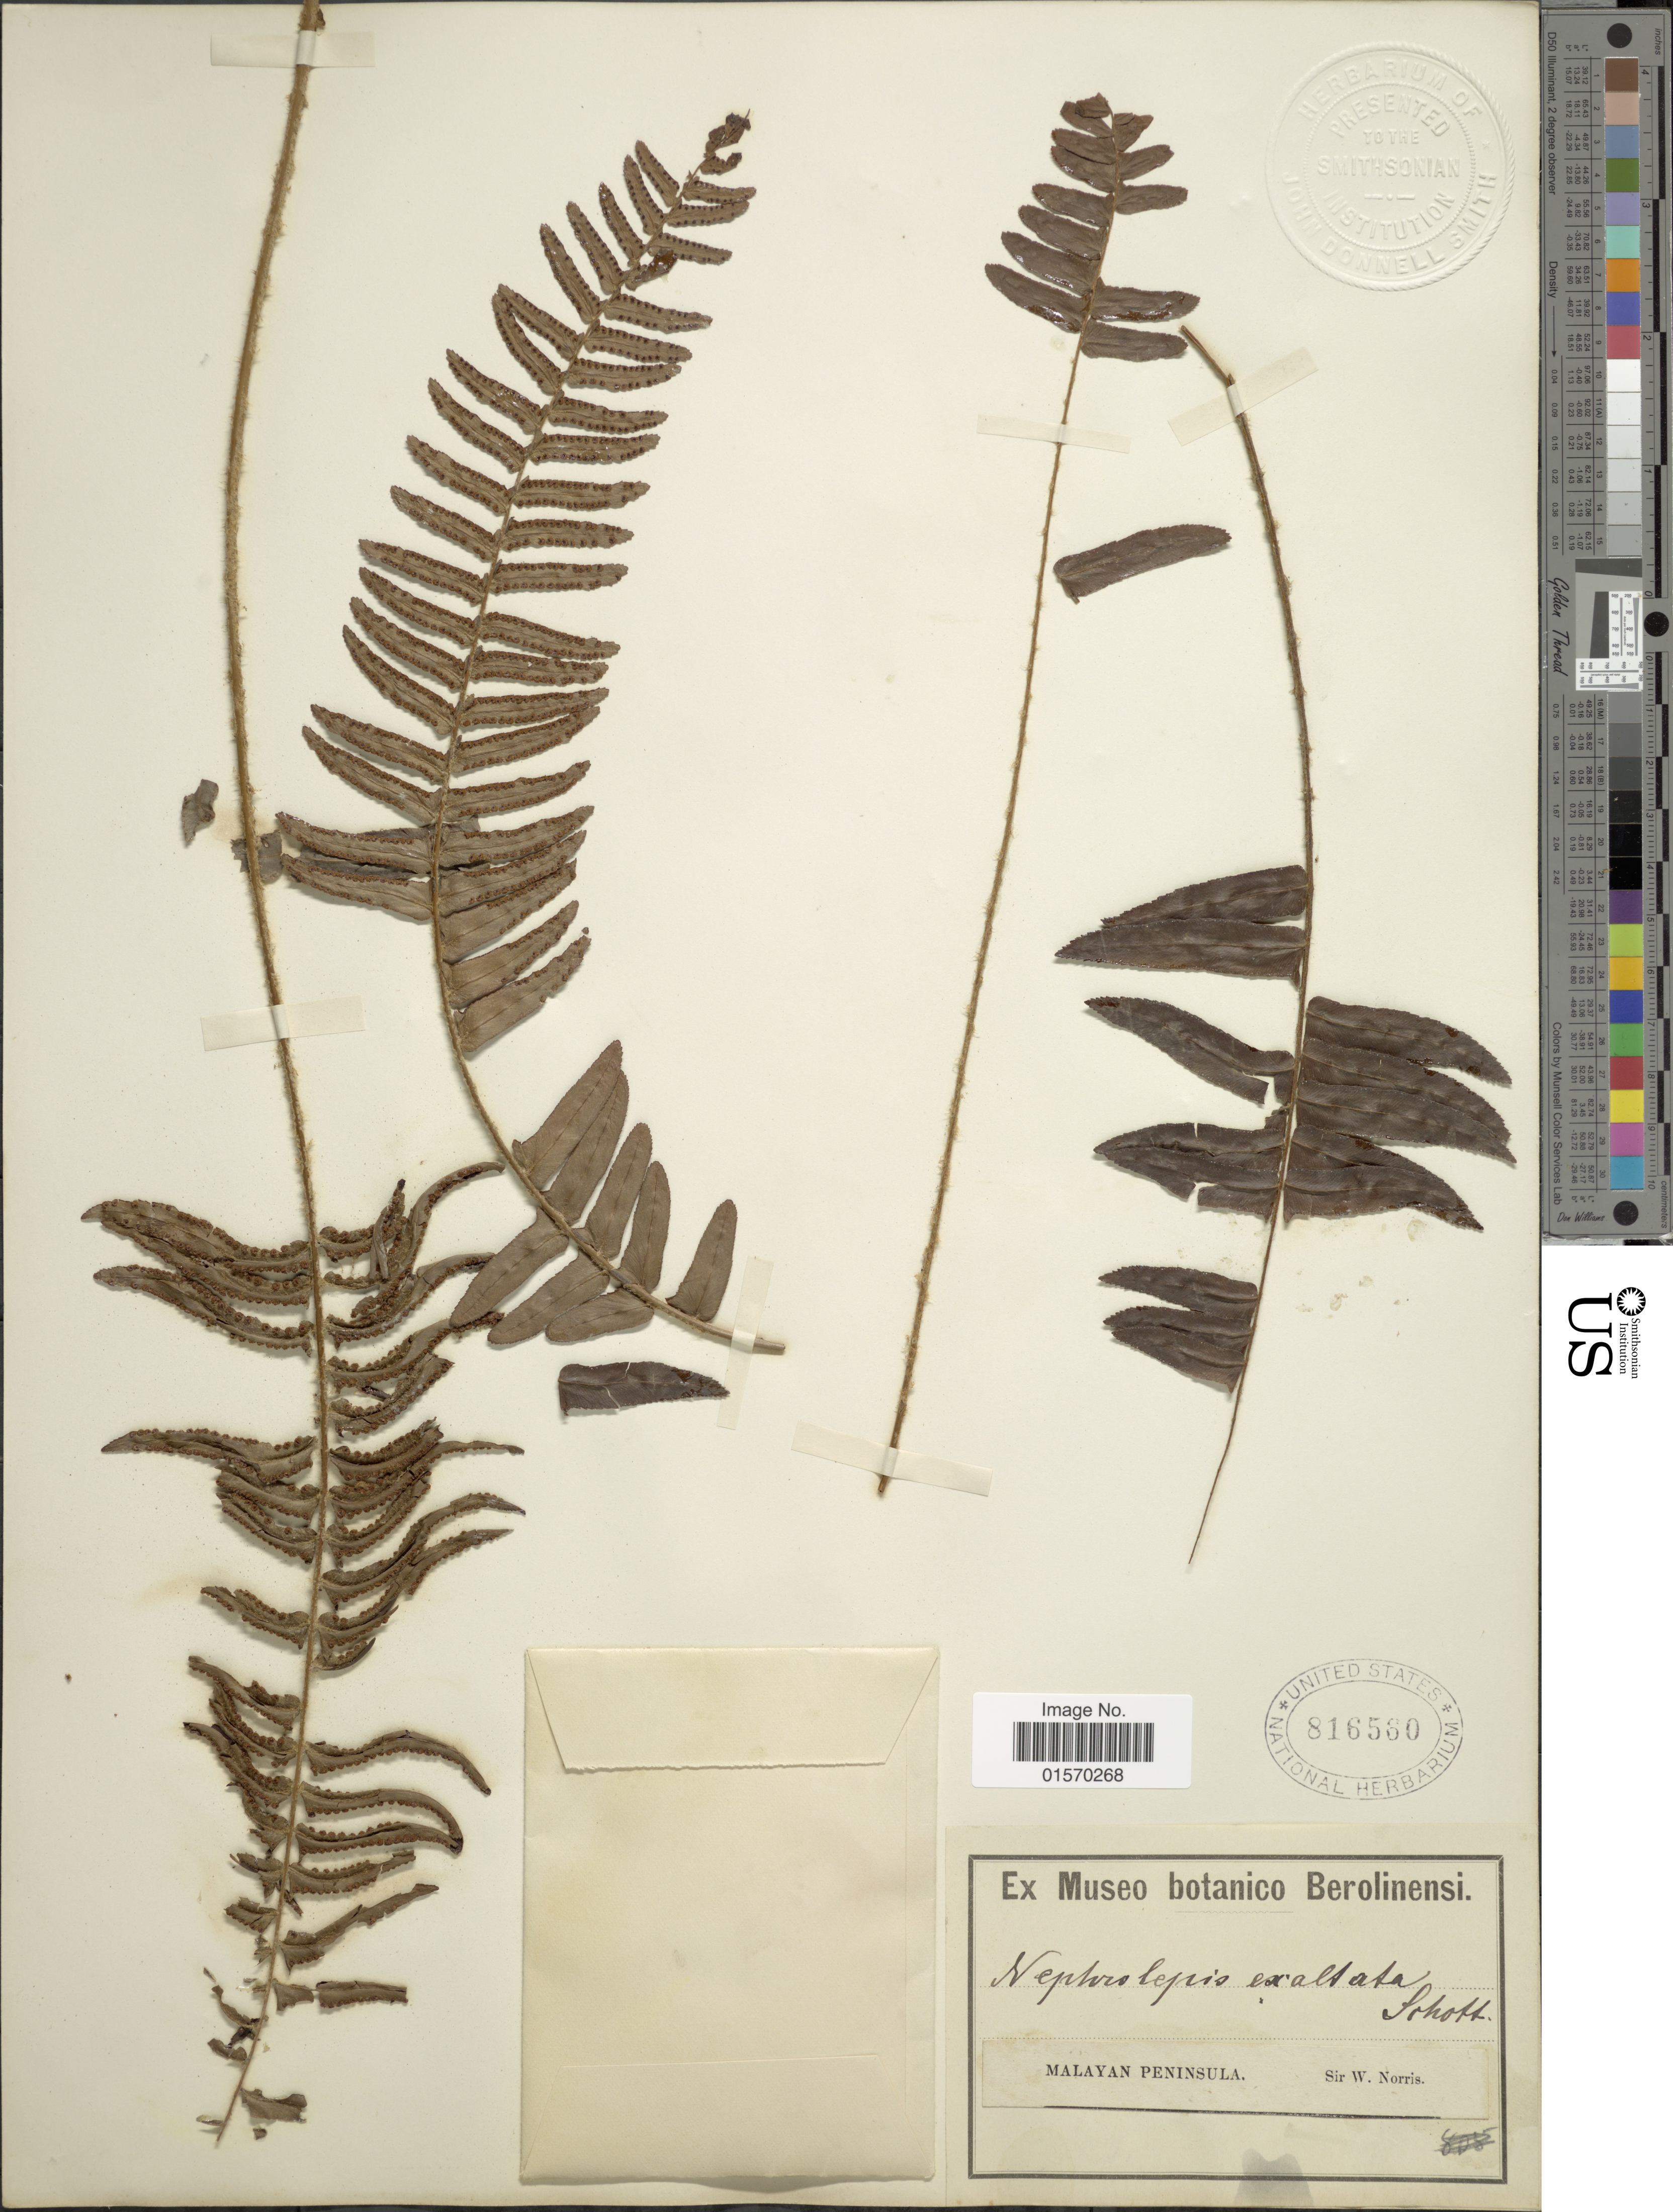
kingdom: Plantae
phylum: Tracheophyta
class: Polypodiopsida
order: Polypodiales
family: Nephrolepidaceae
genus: Nephrolepis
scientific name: Nephrolepis multiflora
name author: (Roxb.) F.M. Jarrett ex C.V. Morton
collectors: W. Norris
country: Malaysia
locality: Malayan Peninsula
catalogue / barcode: US 816560